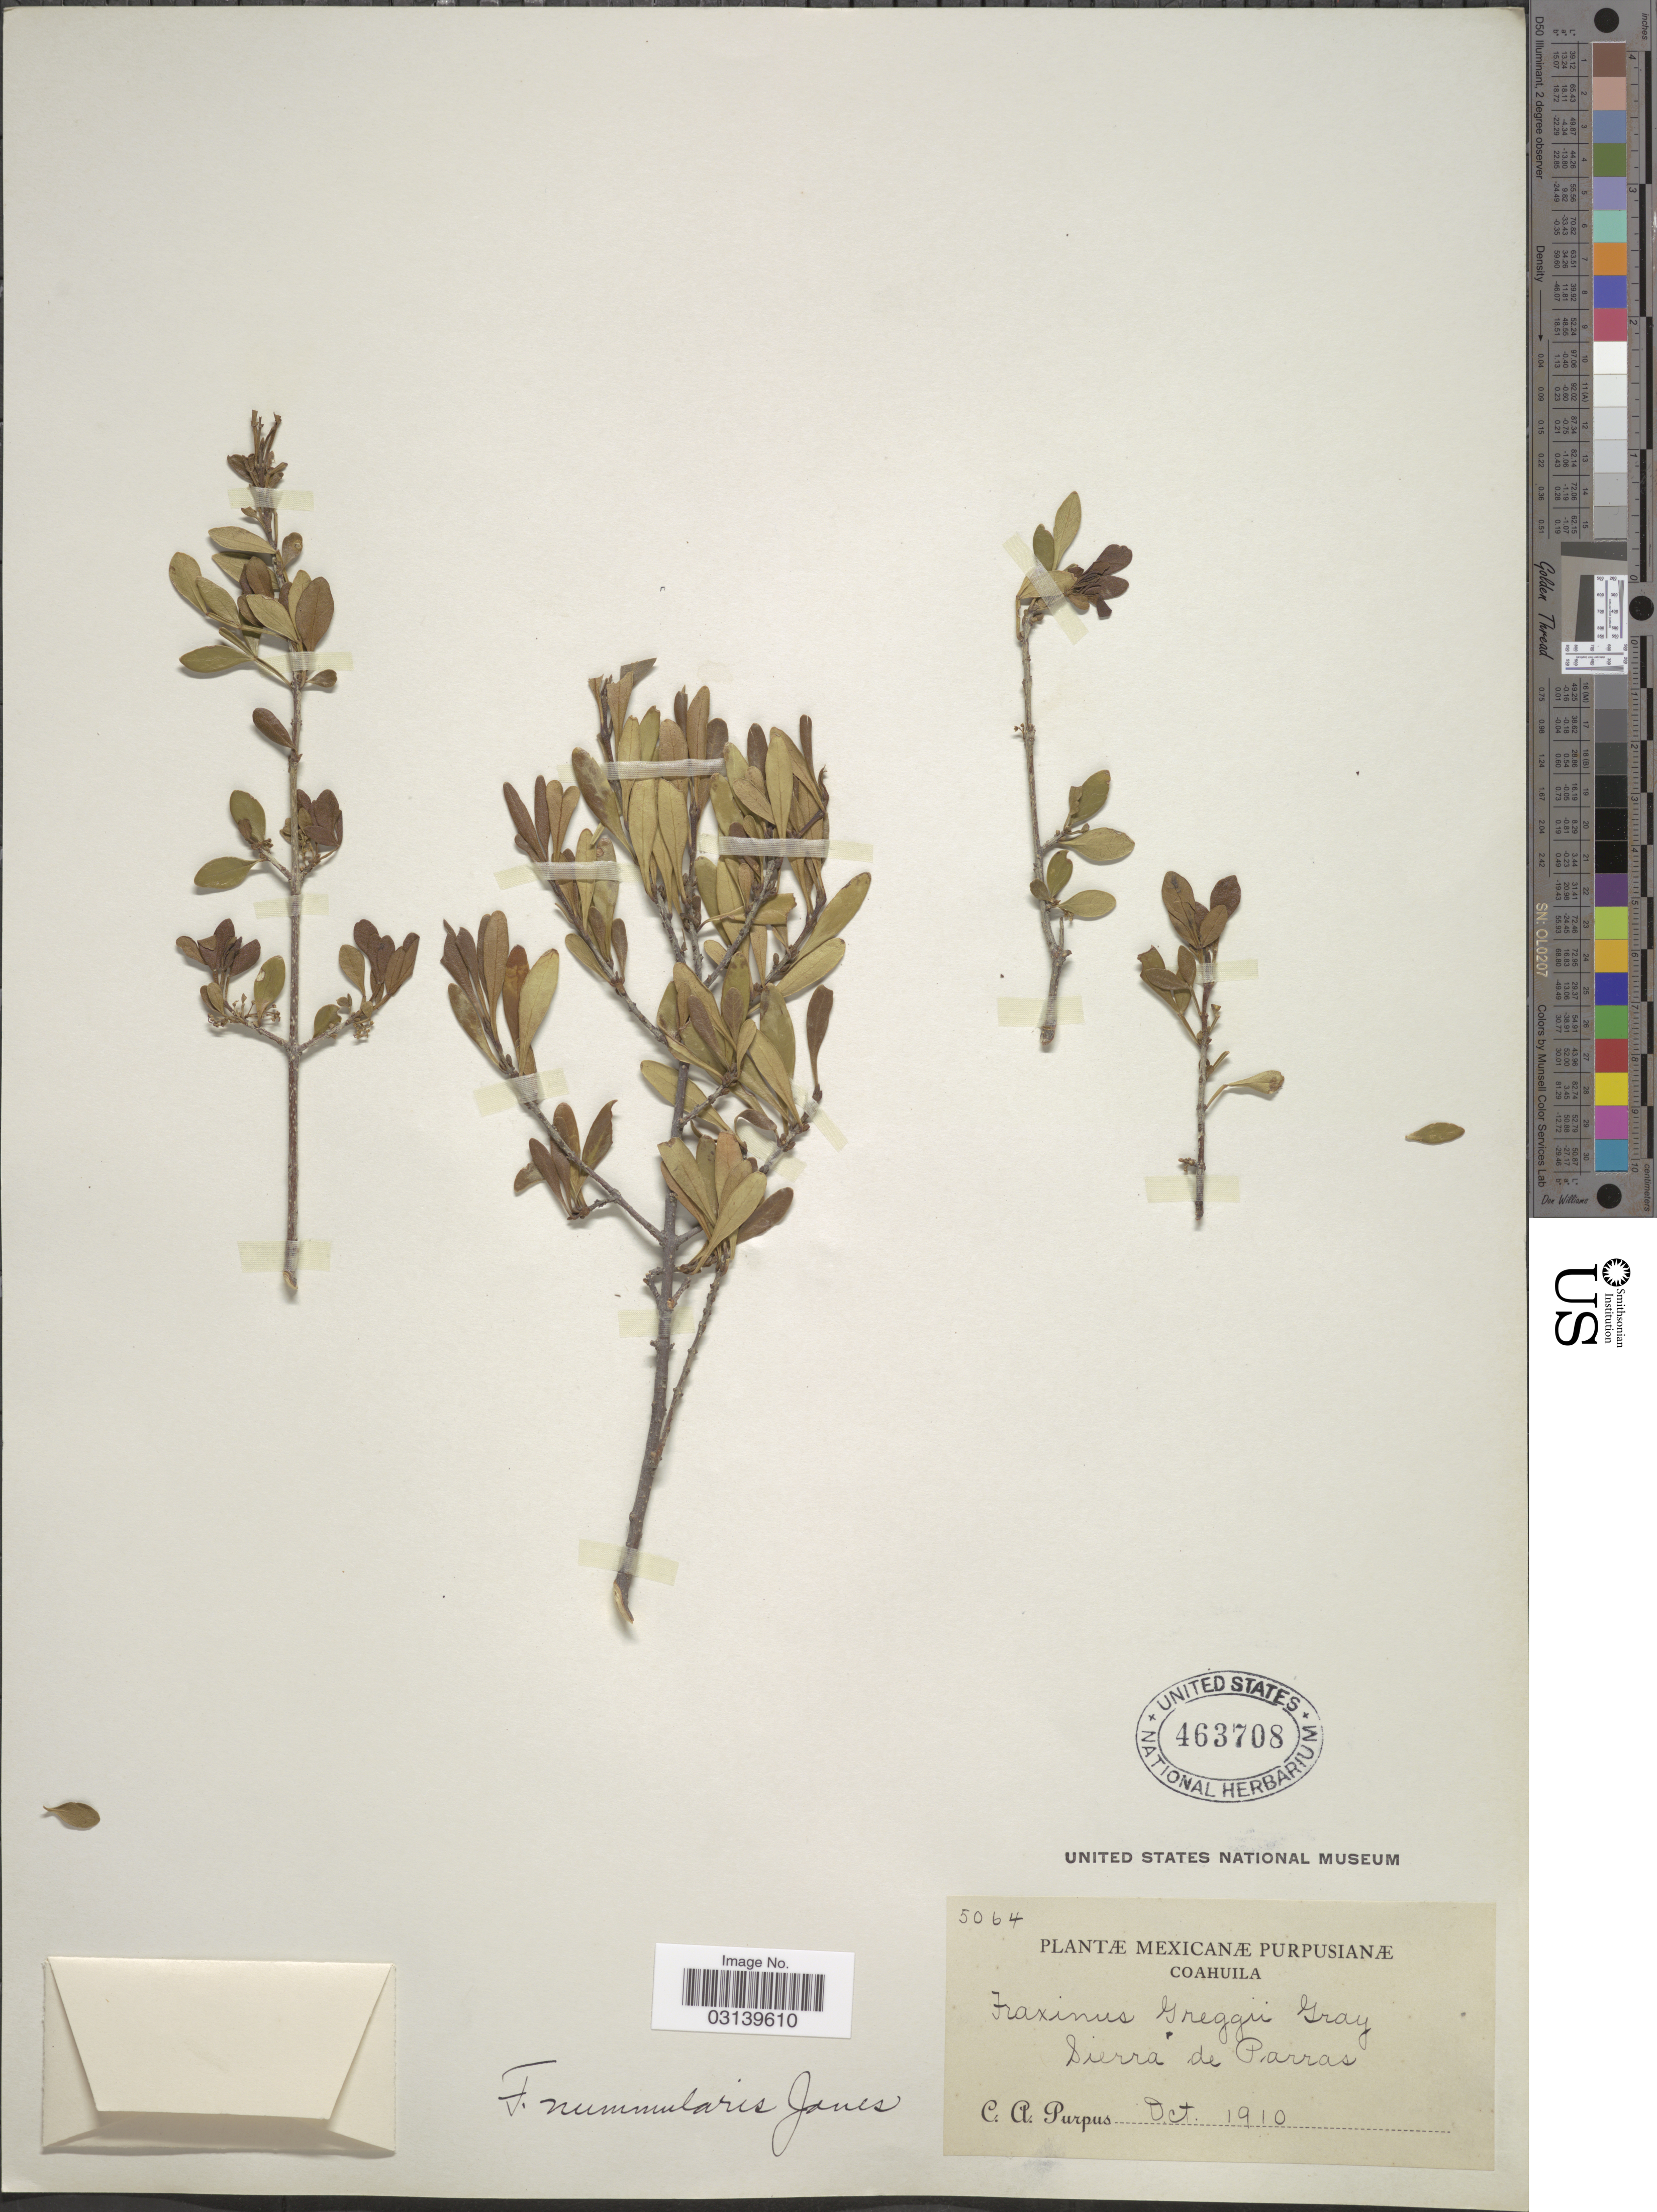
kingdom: Plantae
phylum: Tracheophyta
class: Magnoliopsida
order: Lamiales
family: Oleaceae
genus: Fraxinus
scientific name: Fraxinus nummularis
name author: M.E. Jones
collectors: C. A. Purpus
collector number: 5064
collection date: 1910-10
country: Mexico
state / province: Coahuila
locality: Mexicanæ Purpusianæ. Sierra de Parras.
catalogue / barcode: US 463708